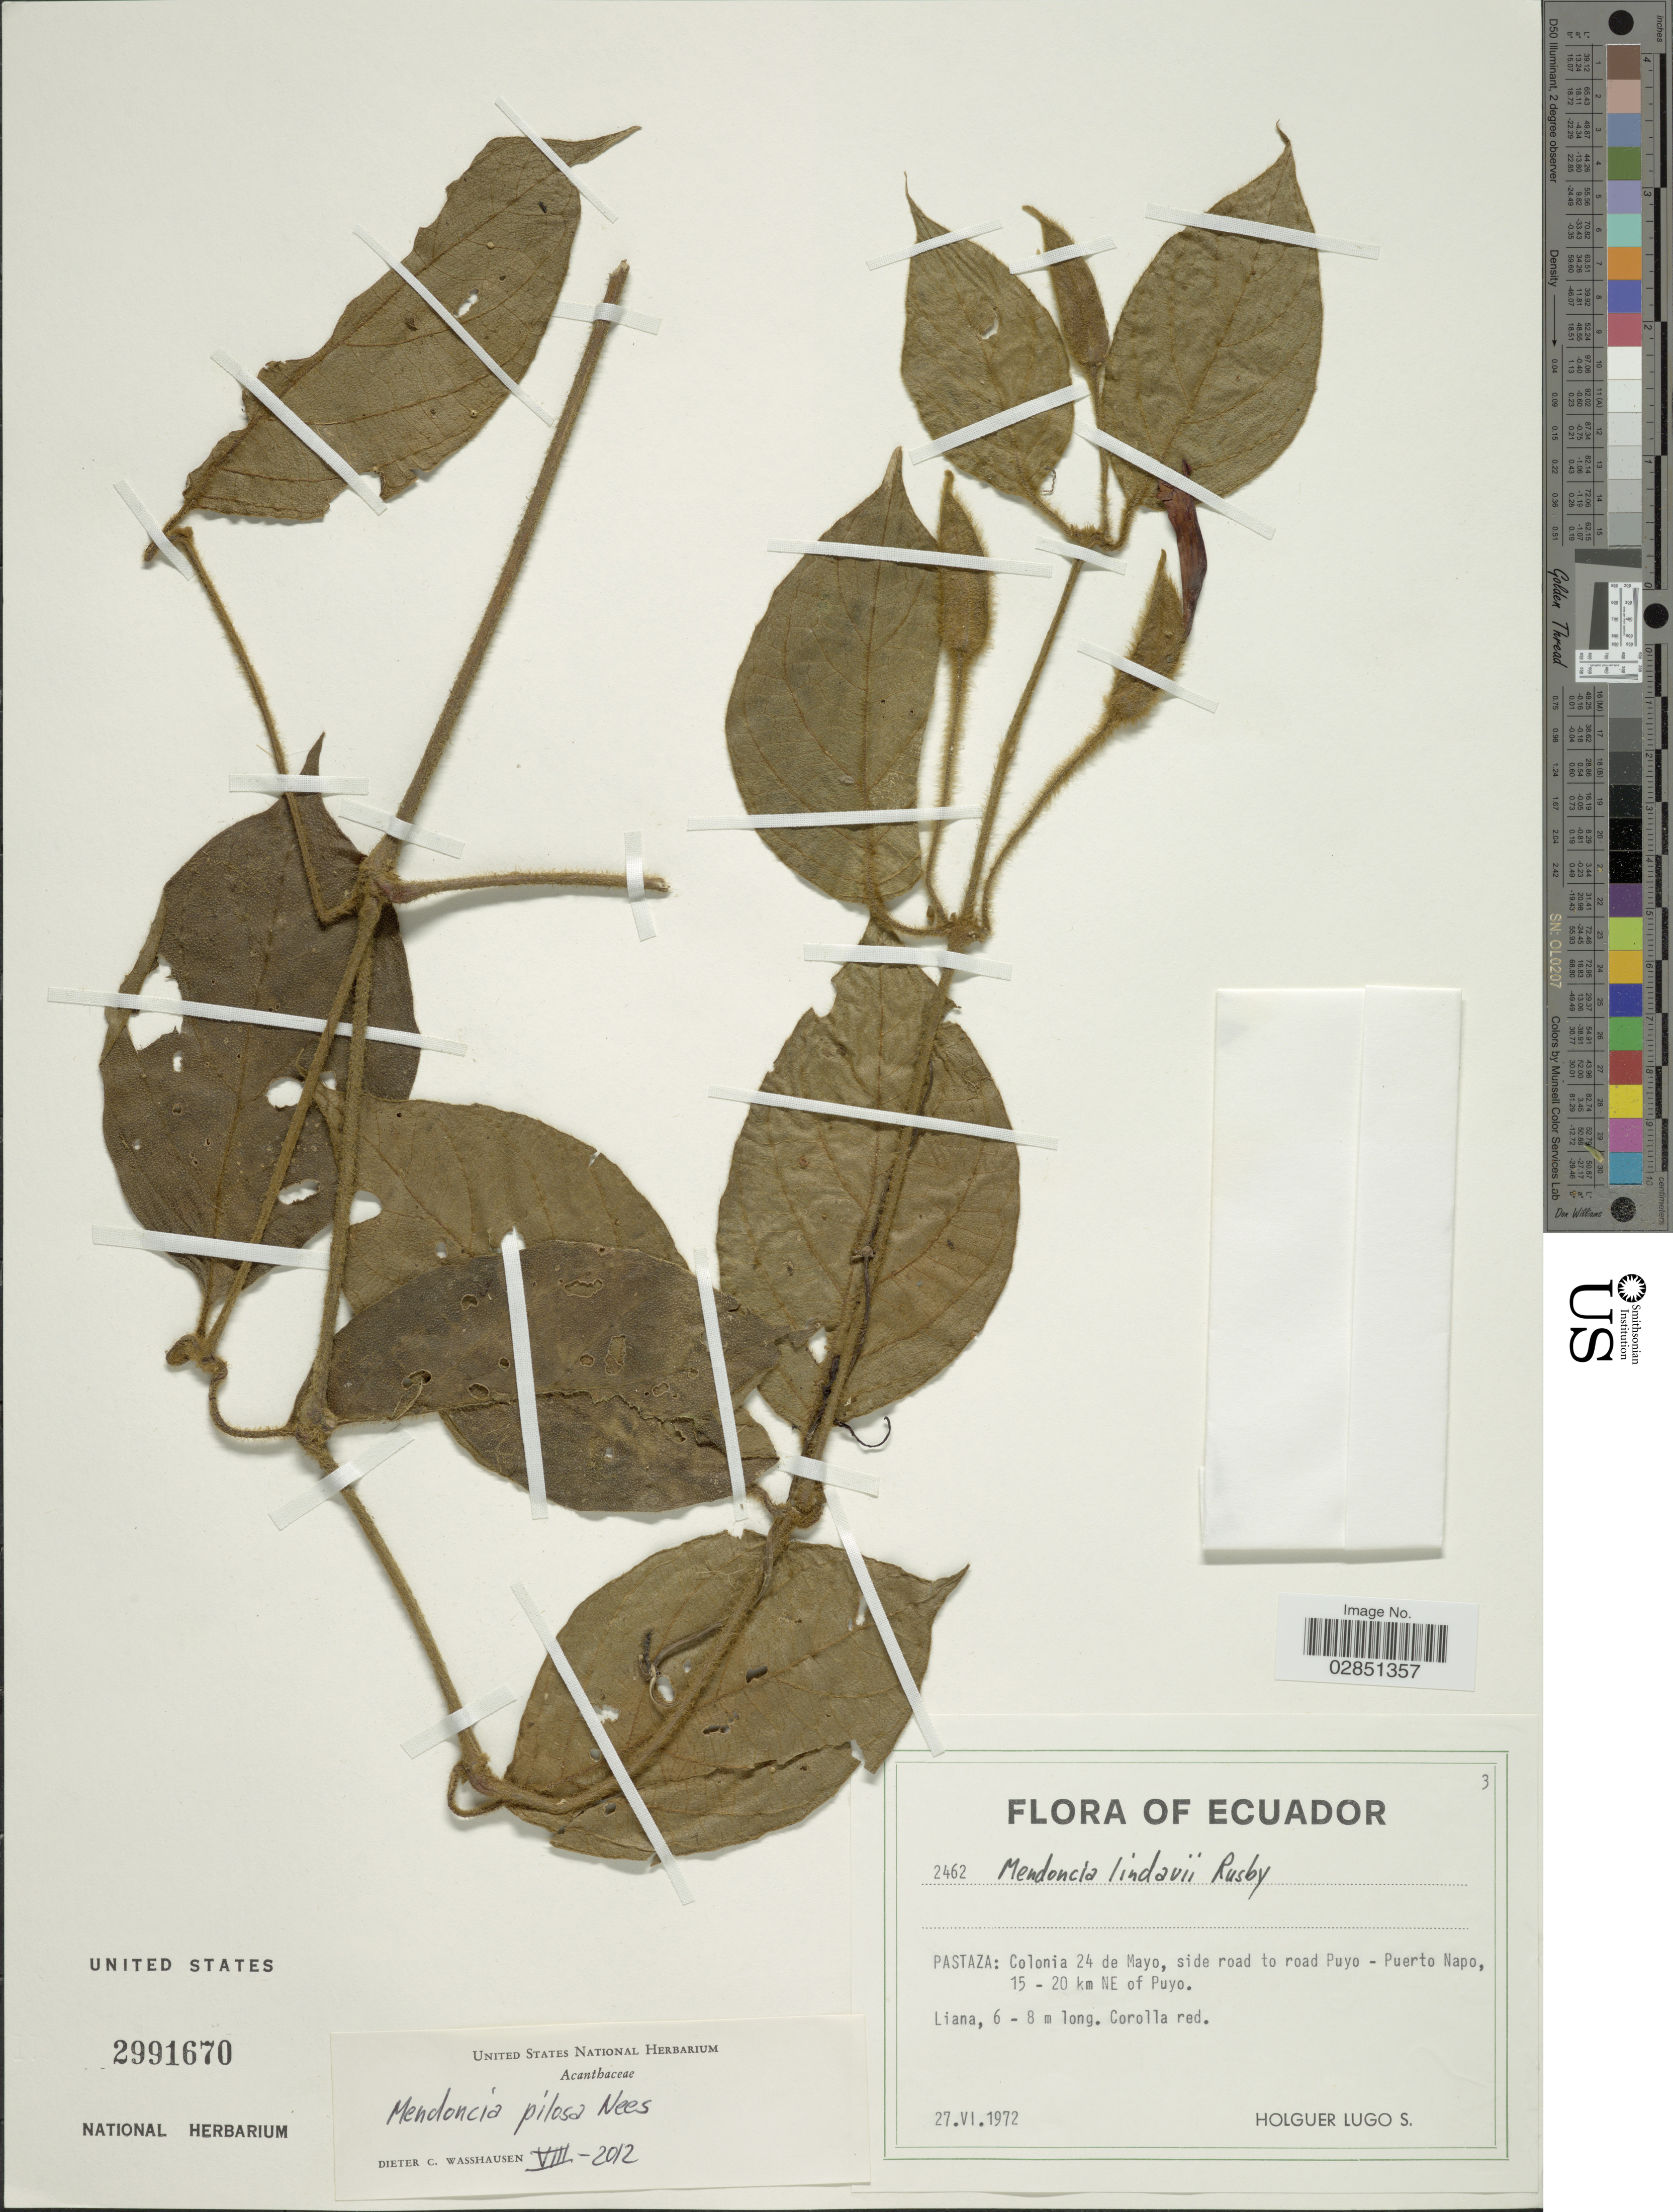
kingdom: Plantae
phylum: Tracheophyta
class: Magnoliopsida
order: Lamiales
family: Acanthaceae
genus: Mendoncia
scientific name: Mendoncia pilosa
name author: Mart.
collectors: H. Lugo S.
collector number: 2462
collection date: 1972-06-27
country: Ecuador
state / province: Pastaza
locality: Colonia 24 de Mayo, side road to Puyo - Puerto Napo, 15 -20 km NE of Puyo.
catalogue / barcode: US 2991670